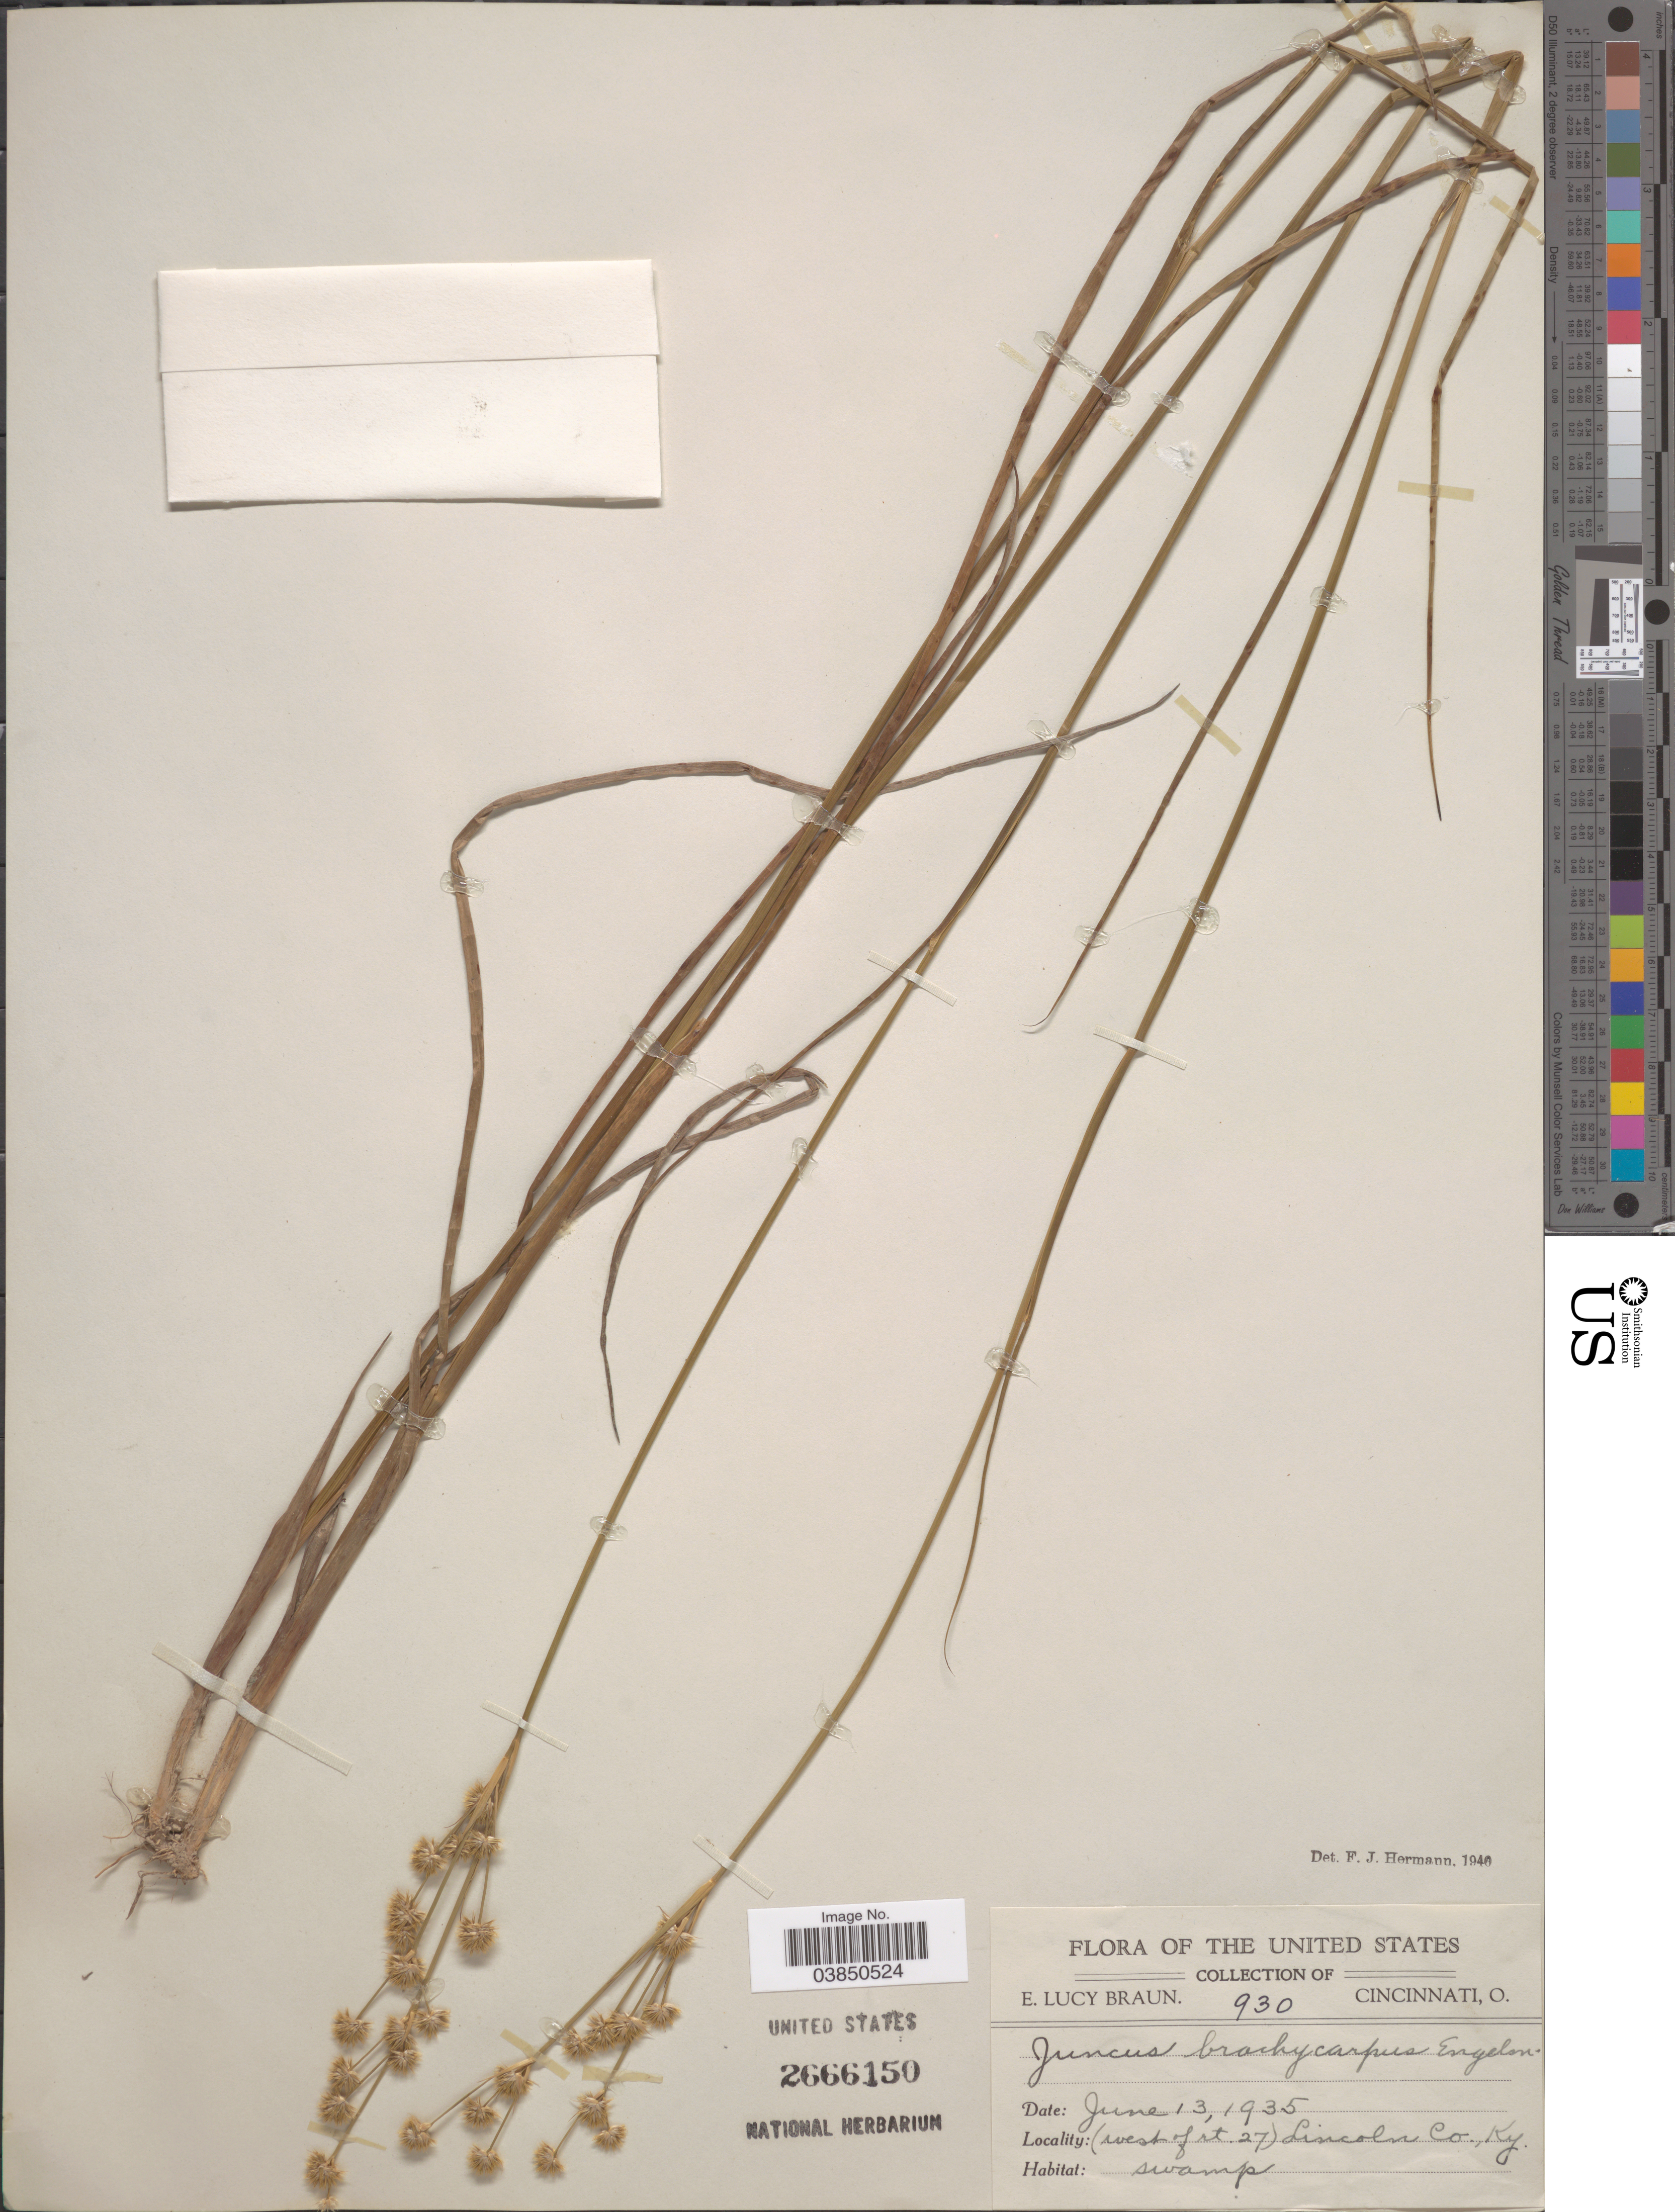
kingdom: Plantae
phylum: Tracheophyta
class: Liliopsida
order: Poales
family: Juncaceae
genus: Juncus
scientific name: Juncus brachycarpus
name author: Engelm.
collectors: E. L. Braun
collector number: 930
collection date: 1935-06-13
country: United States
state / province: Kentucky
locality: (West of rt. 27) Lincoln Co.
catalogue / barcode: US 2666150